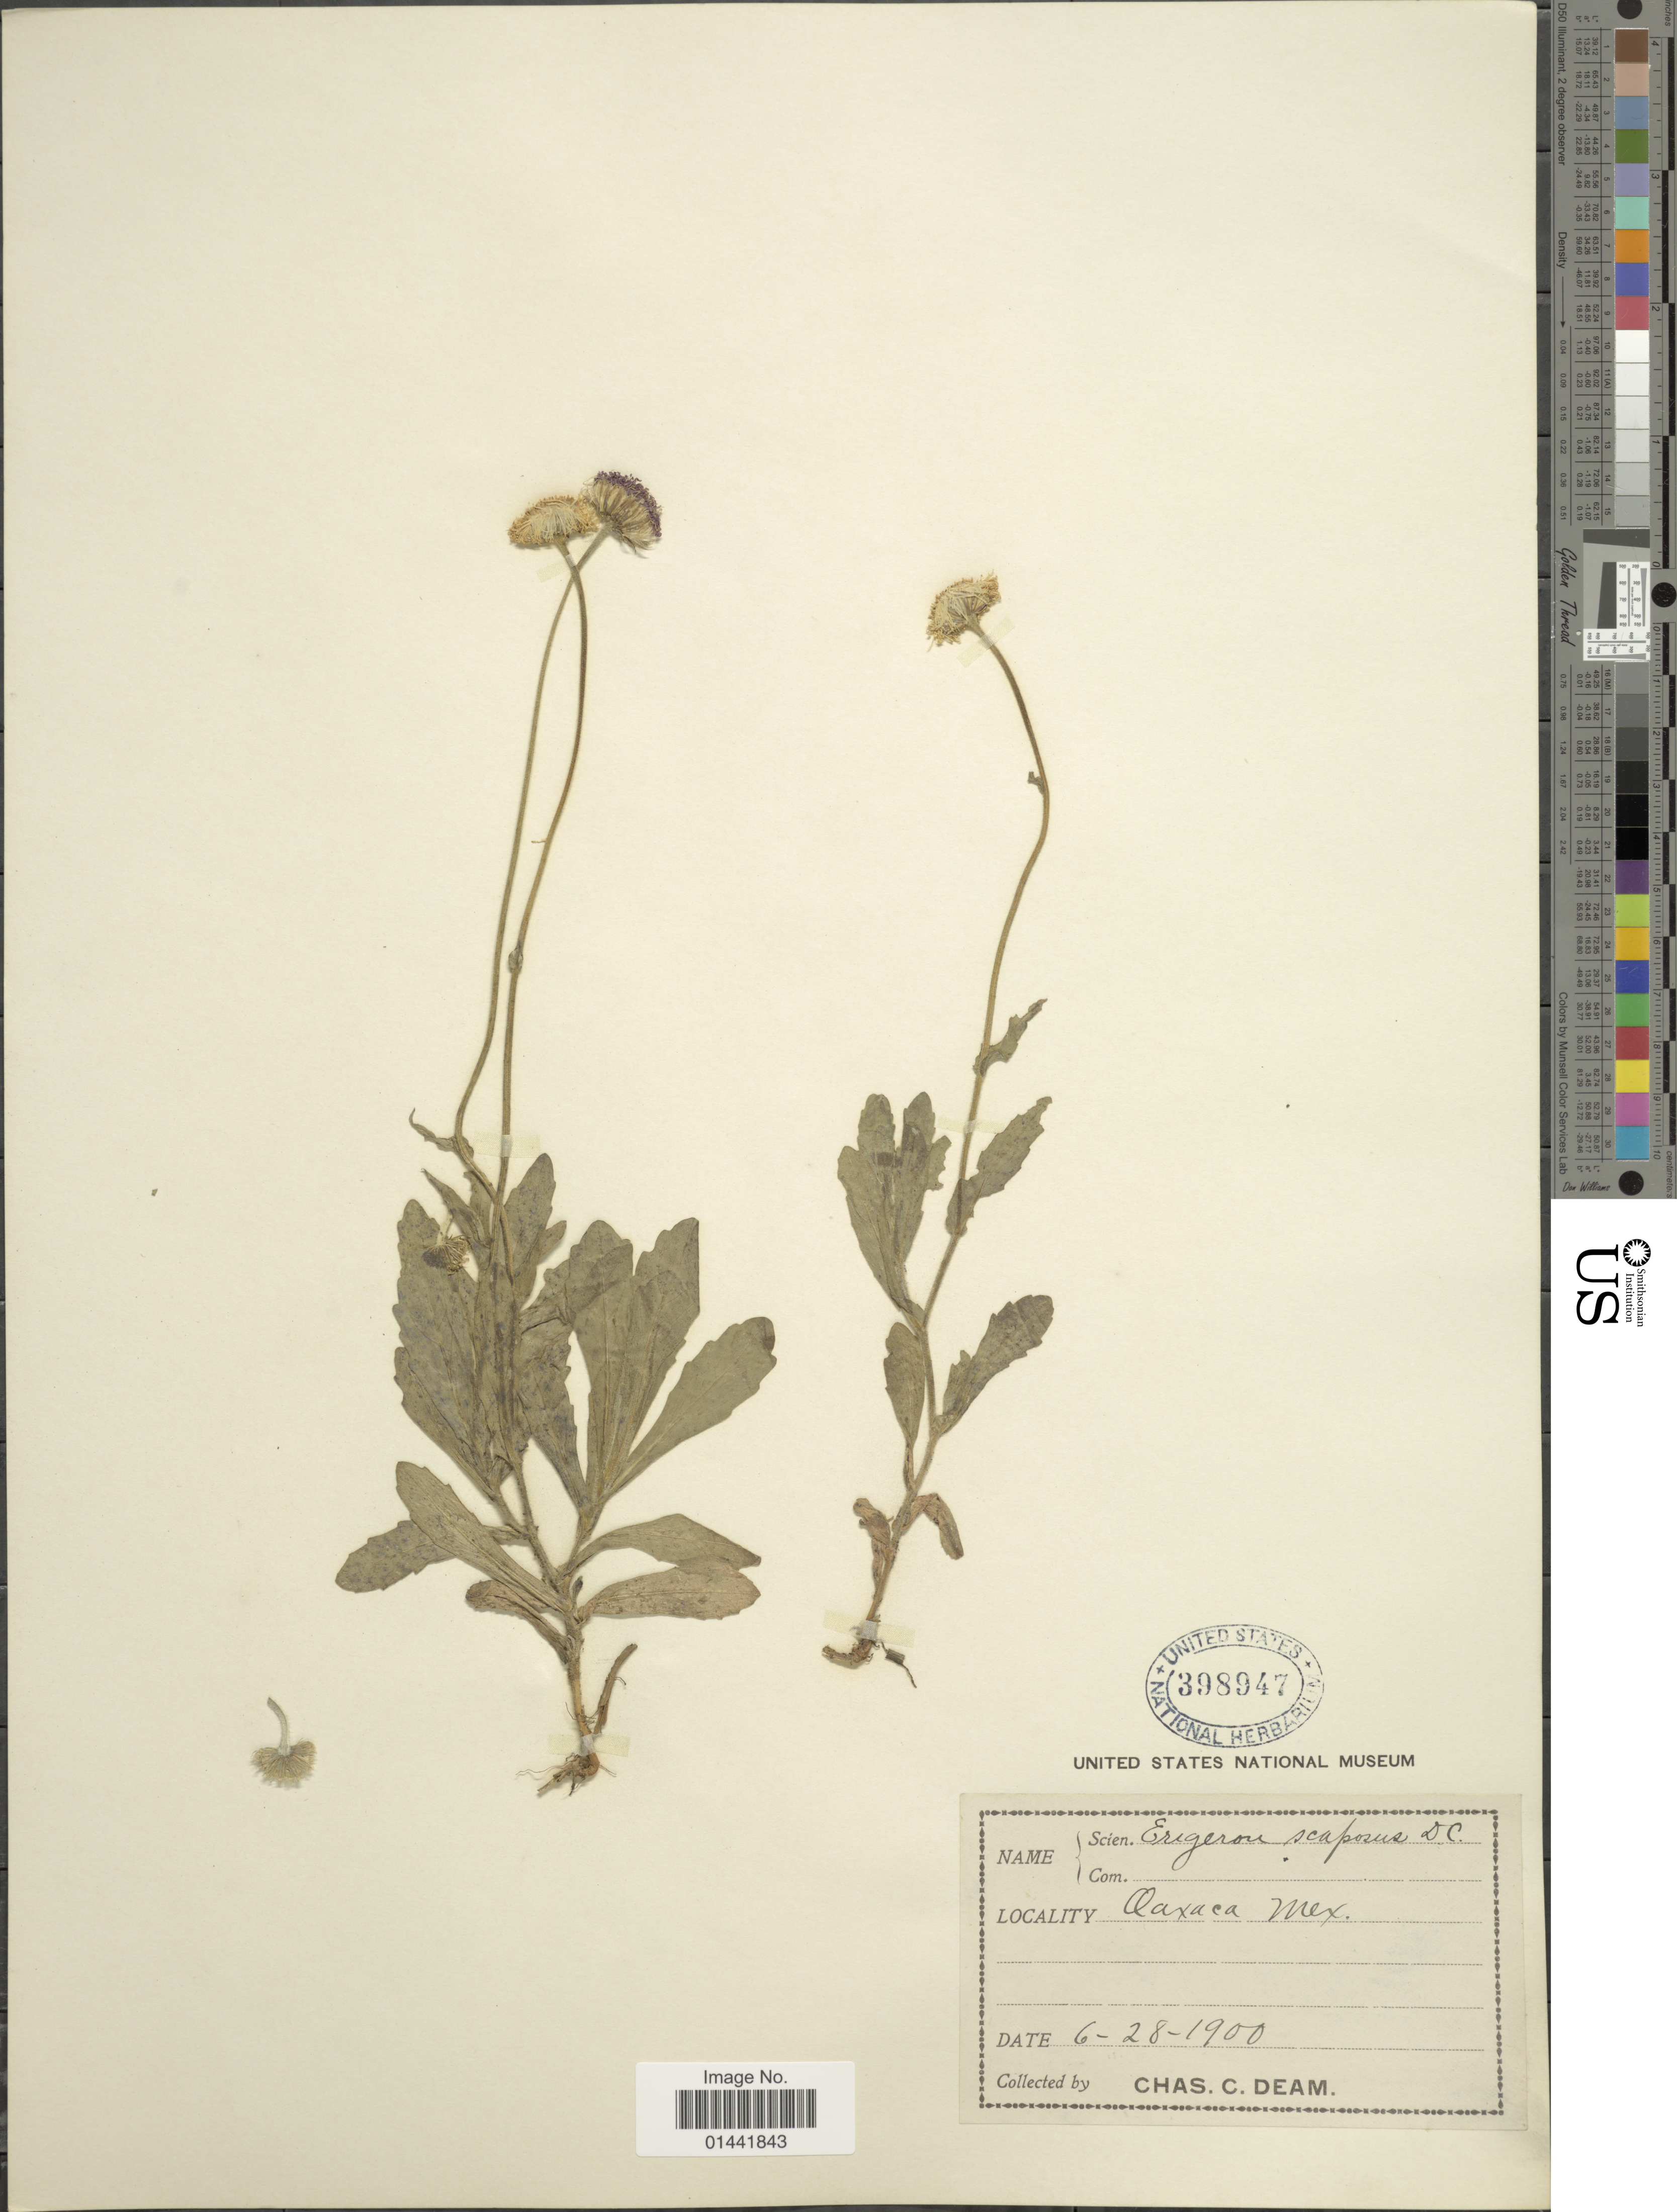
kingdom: Plantae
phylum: Tracheophyta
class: Magnoliopsida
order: Asterales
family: Asteraceae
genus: Erigeron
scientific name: Erigeron scaposus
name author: DC.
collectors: C. C. Deam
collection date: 1900-06-28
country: Mexico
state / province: Oaxaca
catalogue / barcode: US 398947